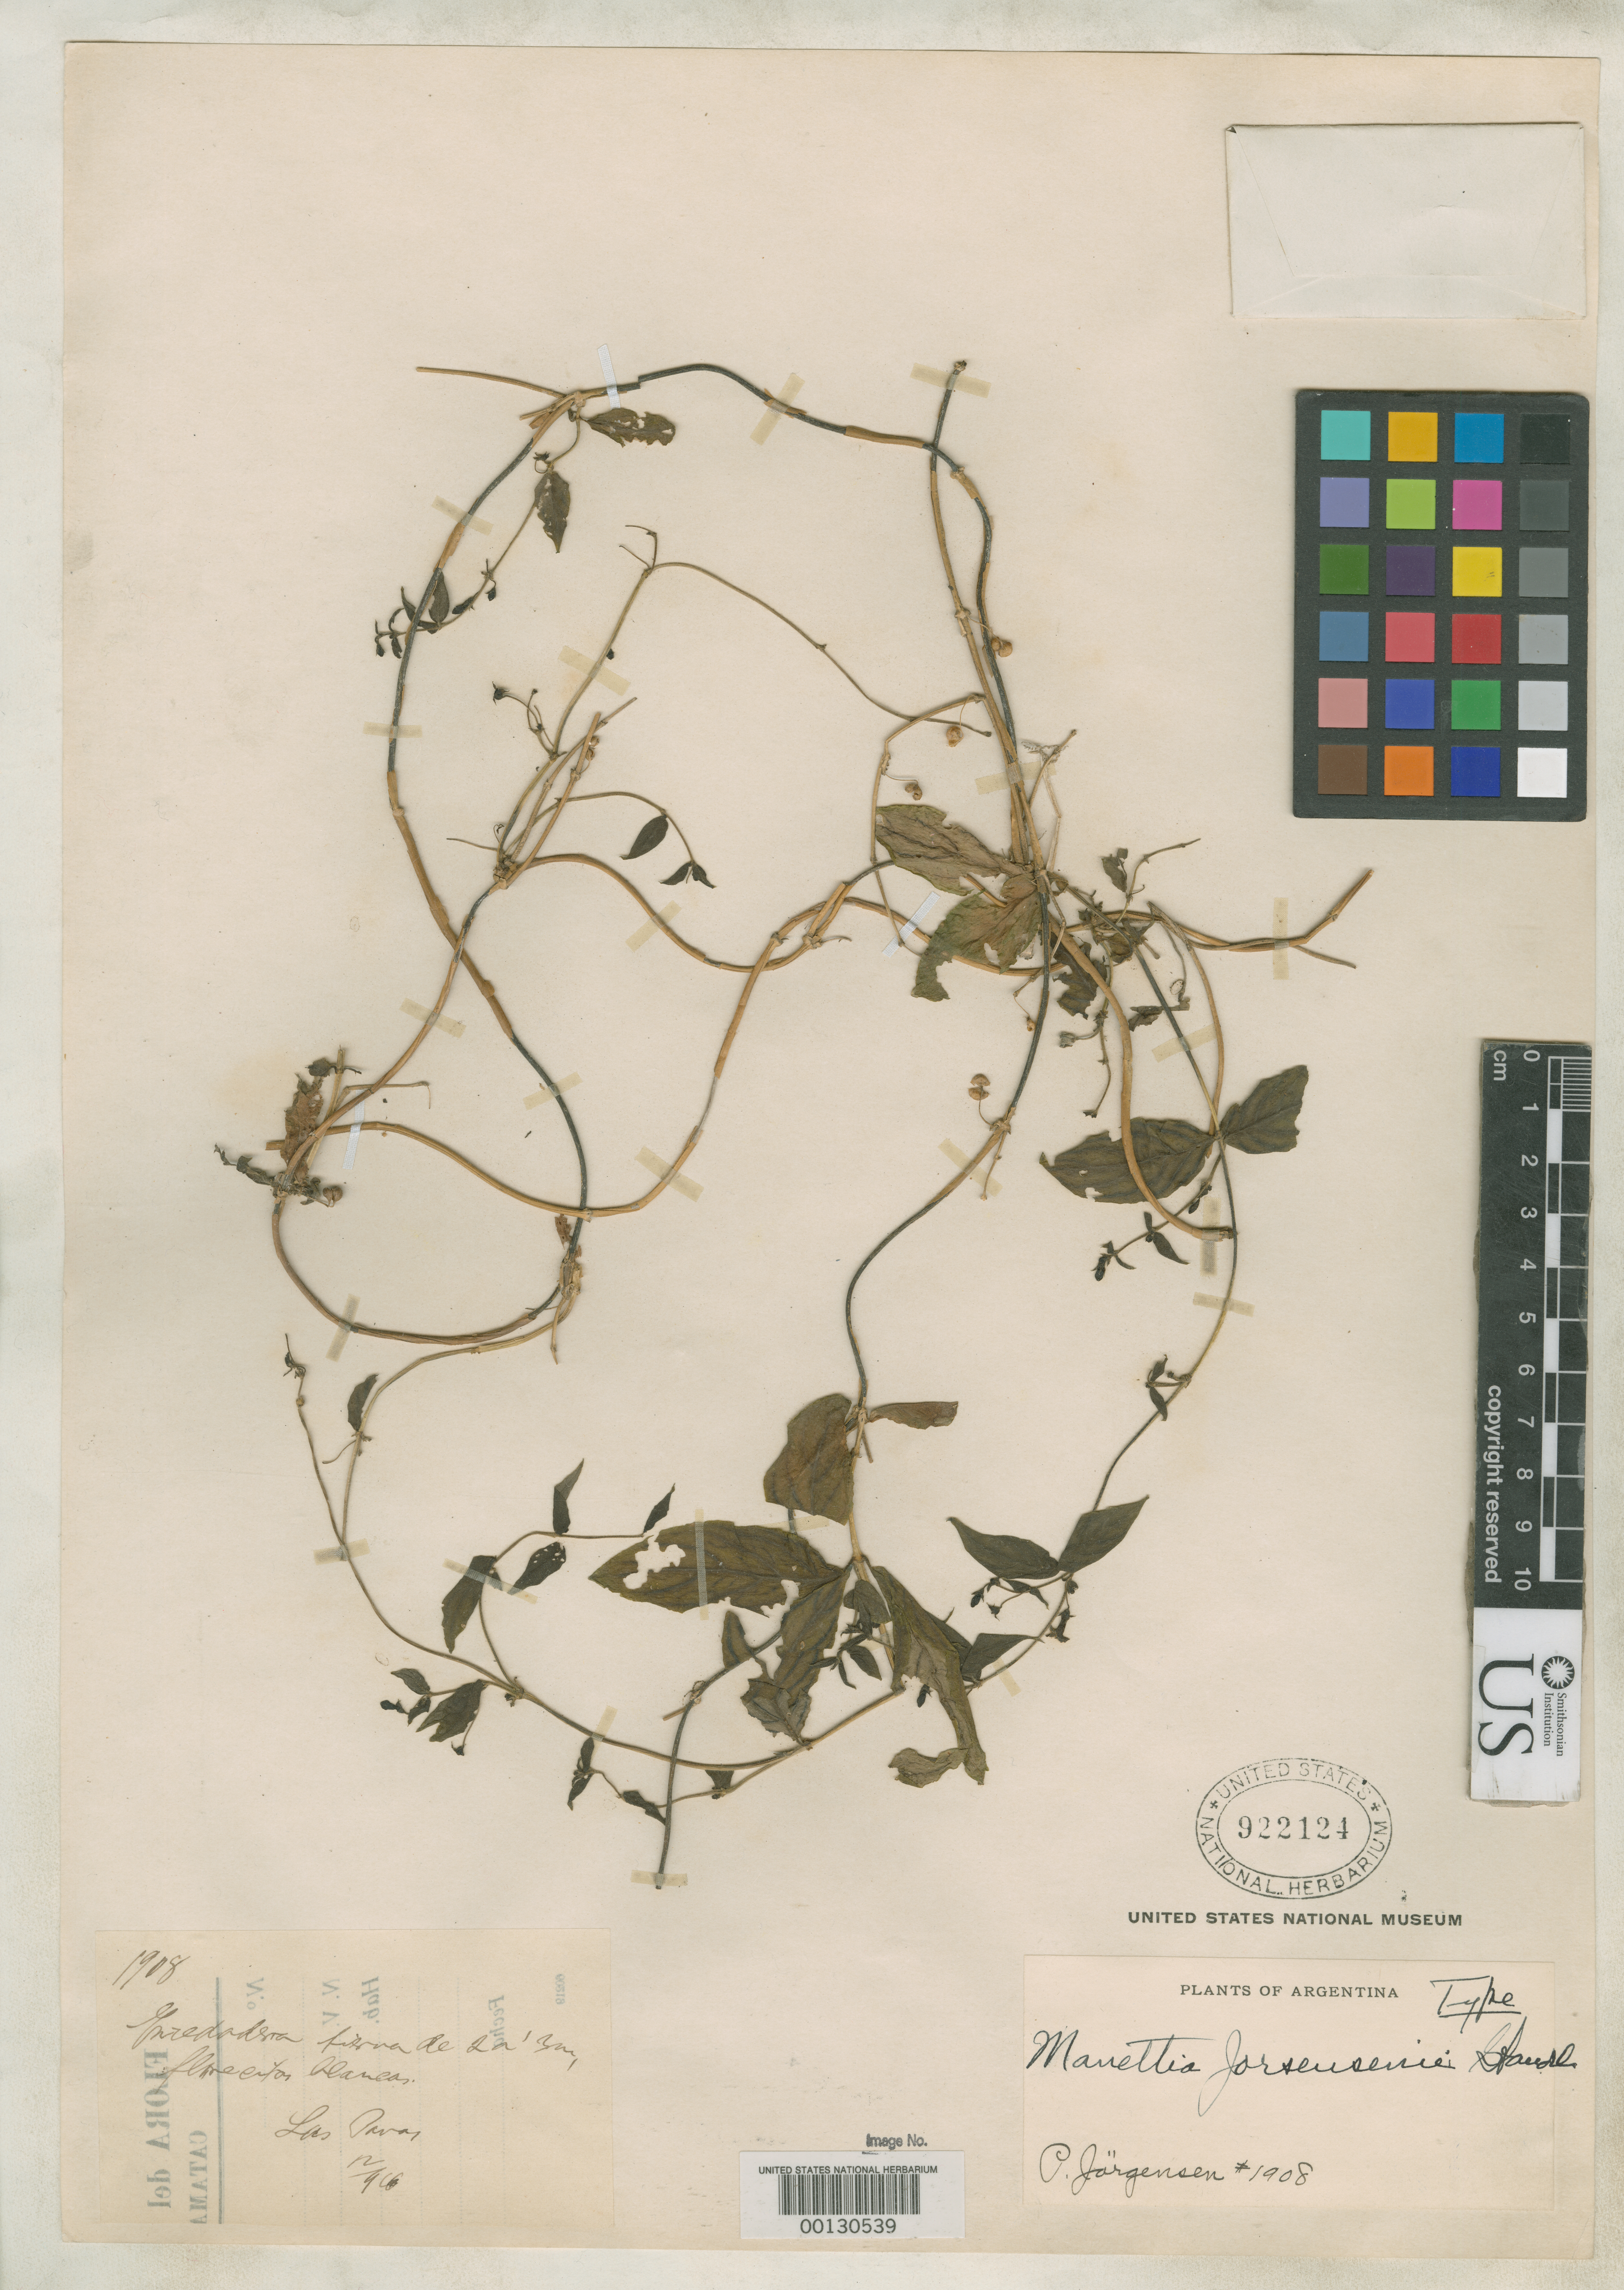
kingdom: Plantae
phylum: Tracheophyta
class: Magnoliopsida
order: Gentianales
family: Rubiaceae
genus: Manettia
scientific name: Manettia jorgensenii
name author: Standl.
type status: Holotype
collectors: P. Jorgensen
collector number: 1908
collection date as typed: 1908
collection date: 1908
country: Argentina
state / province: Tucumán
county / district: Chicligasta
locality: Las Pavas.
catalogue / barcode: US 922124